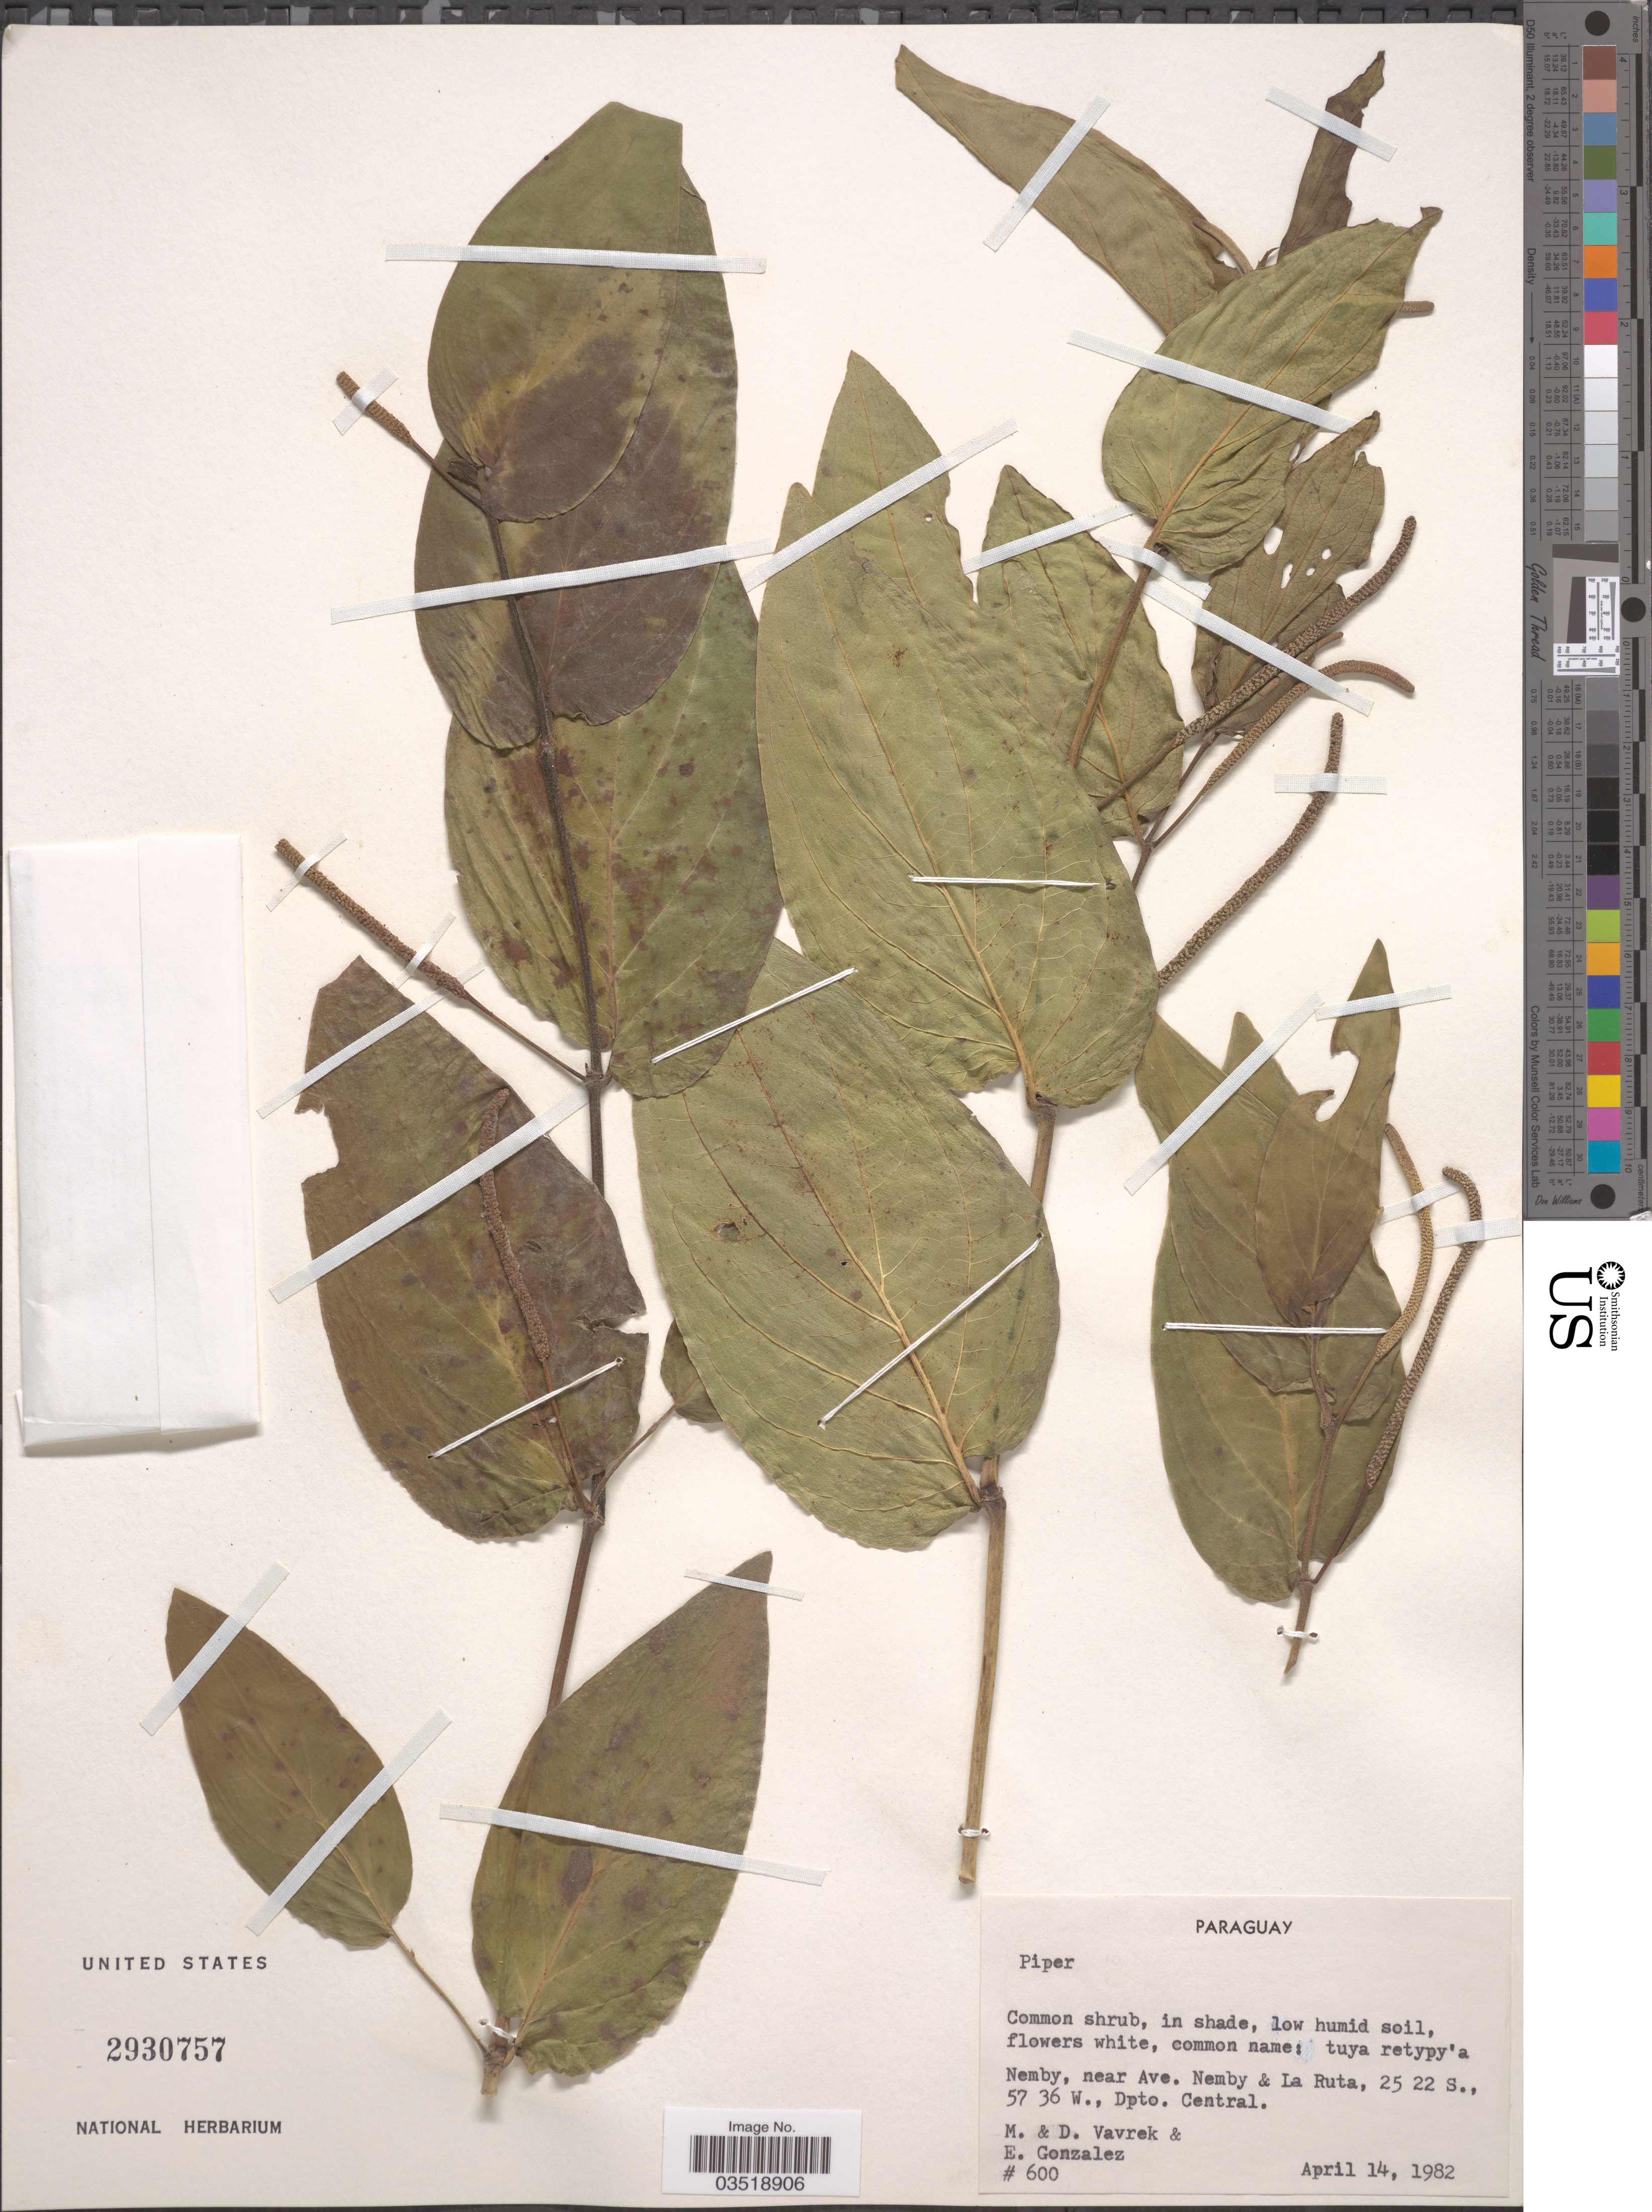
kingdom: Plantae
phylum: Tracheophyta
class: Magnoliopsida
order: Piperales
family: Piperaceae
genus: Piper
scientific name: Piper sp.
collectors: M. Vavrek, D. Vavrek & E. Gonzalez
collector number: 600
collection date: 1982-04-14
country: Paraguay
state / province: Central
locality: Nemby, near Ave, Nemby & La Ruta, Dpto. Central.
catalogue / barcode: US 2930757